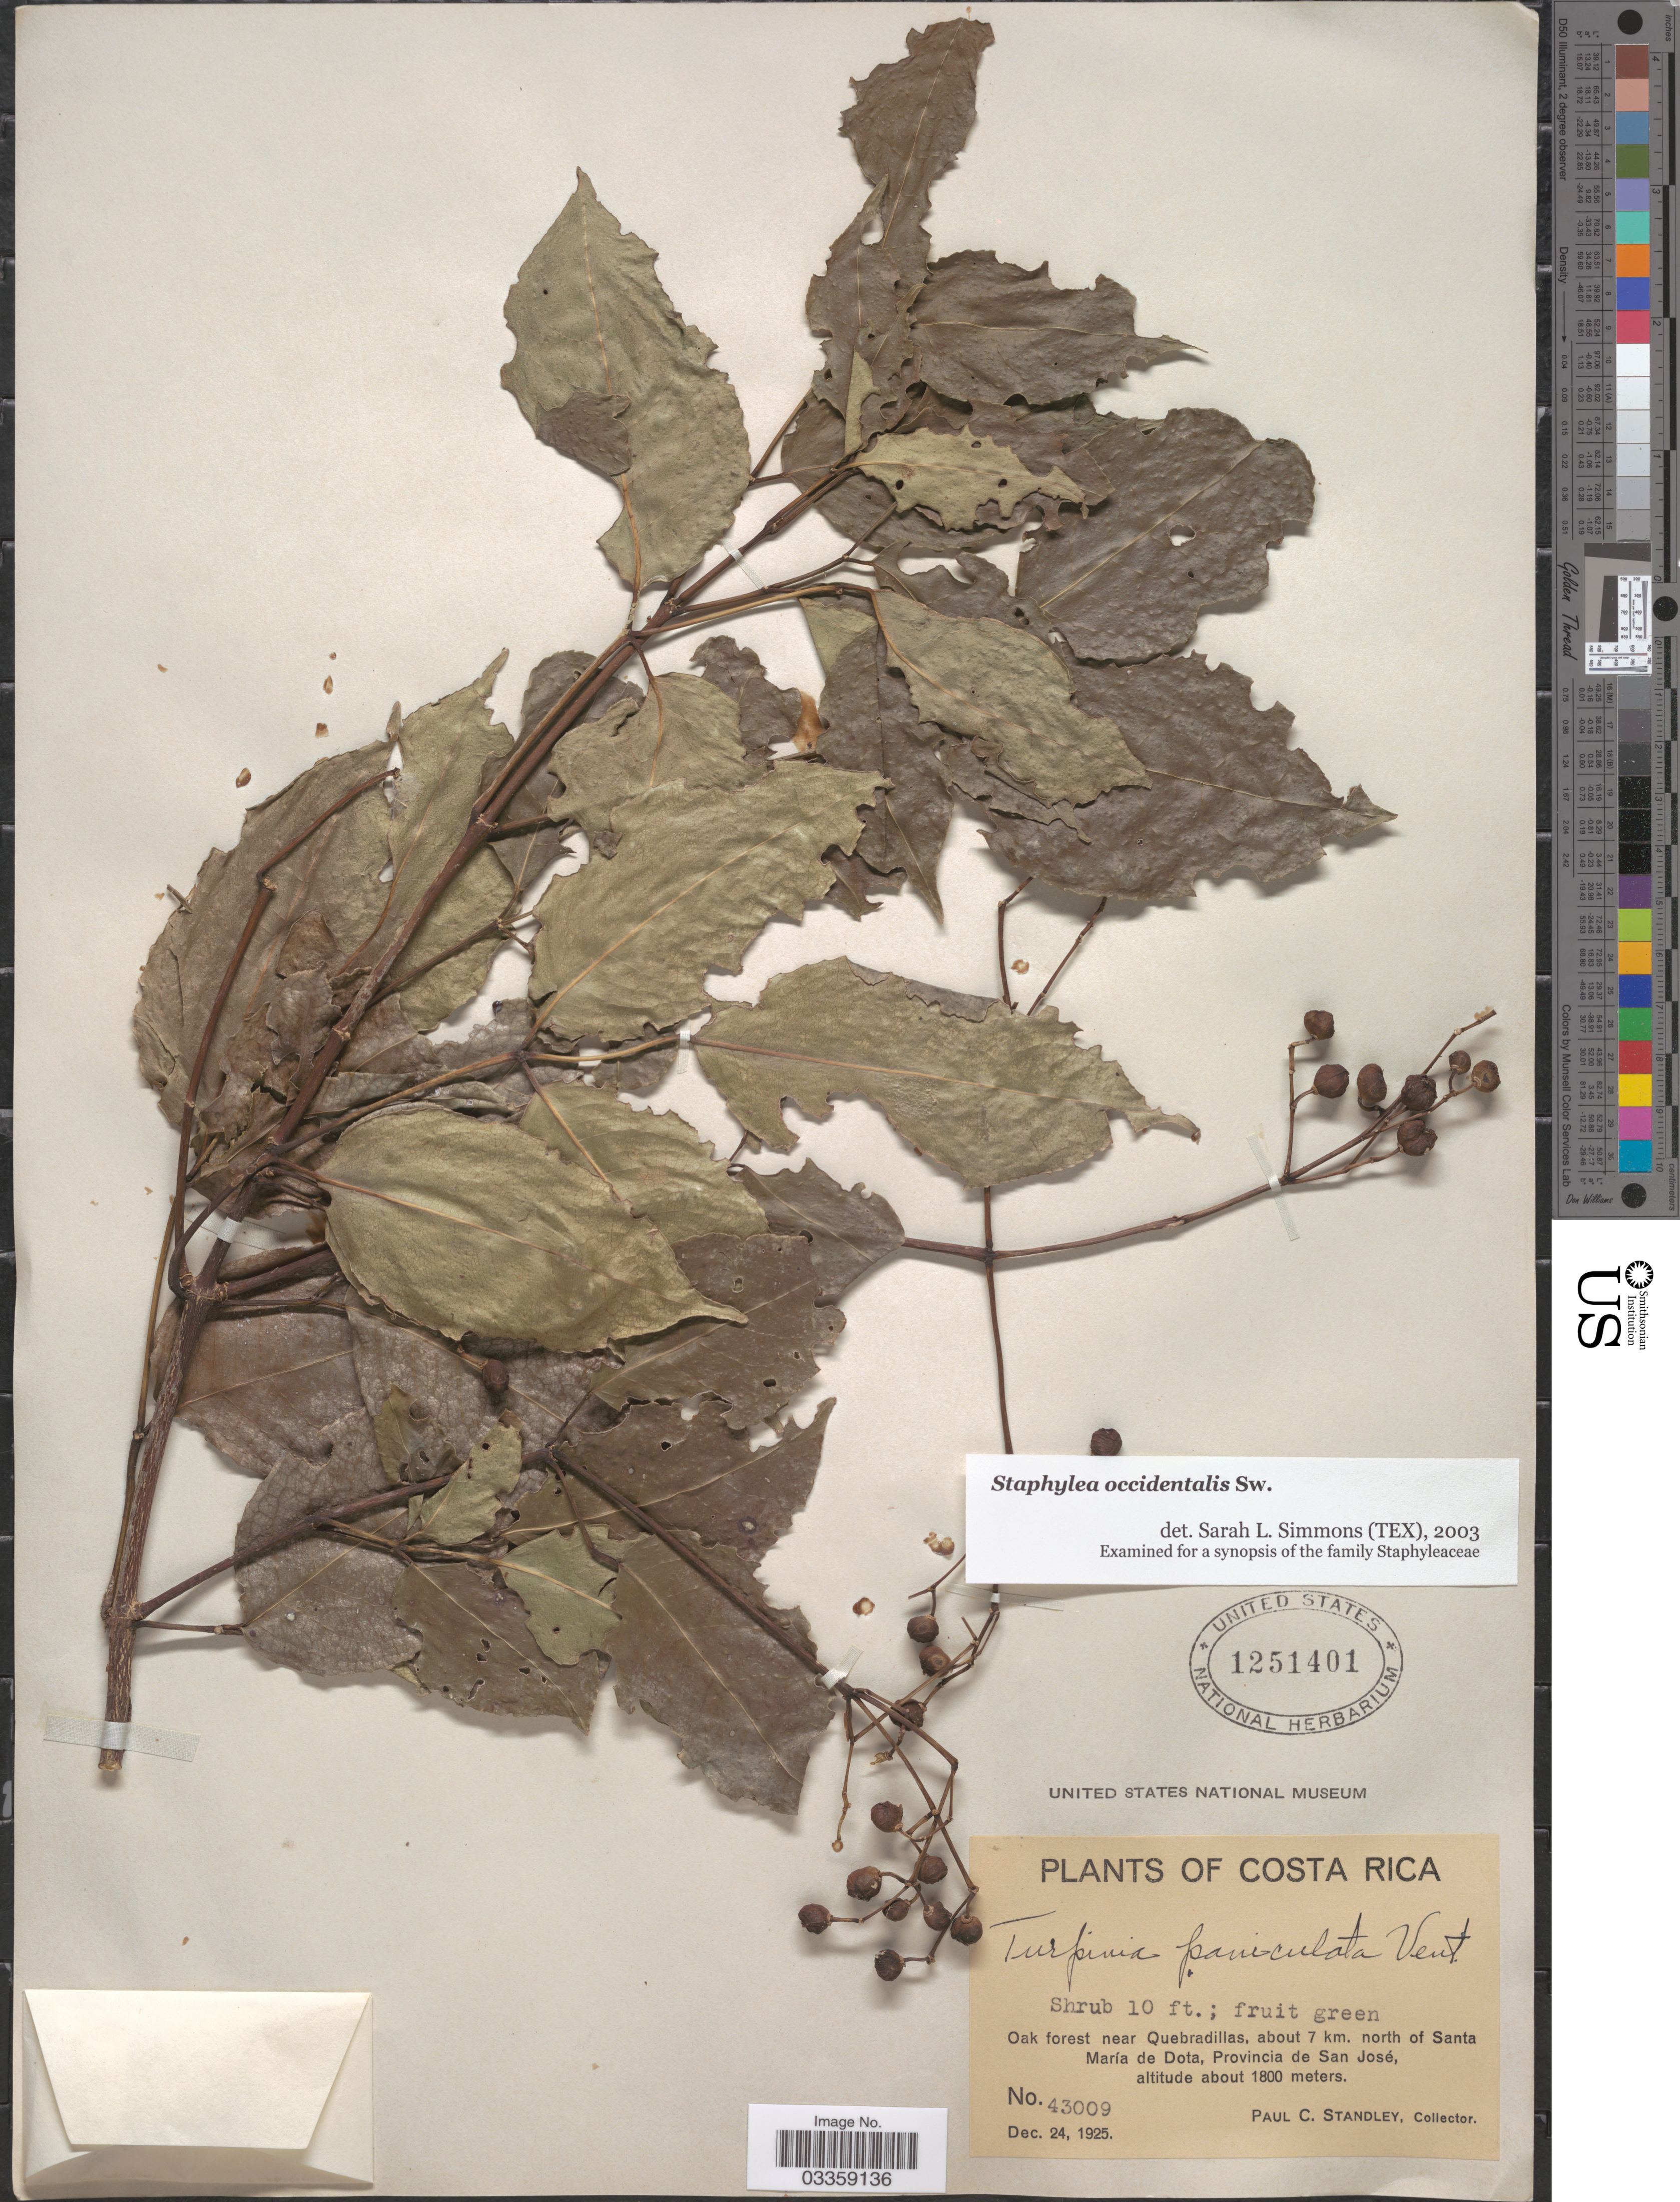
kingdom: Plantae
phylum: Tracheophyta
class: Magnoliopsida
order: Crossosomatales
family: Staphyleaceae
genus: Turpinia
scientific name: Turpinia occidentalis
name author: (Sw.) G. Don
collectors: P. C. Standley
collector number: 43009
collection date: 1925-12-24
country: Costa Rica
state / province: San José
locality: Oak forest near Quebradillas, about 7 km. north of Santa María de Dota.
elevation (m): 1800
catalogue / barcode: US 1251401